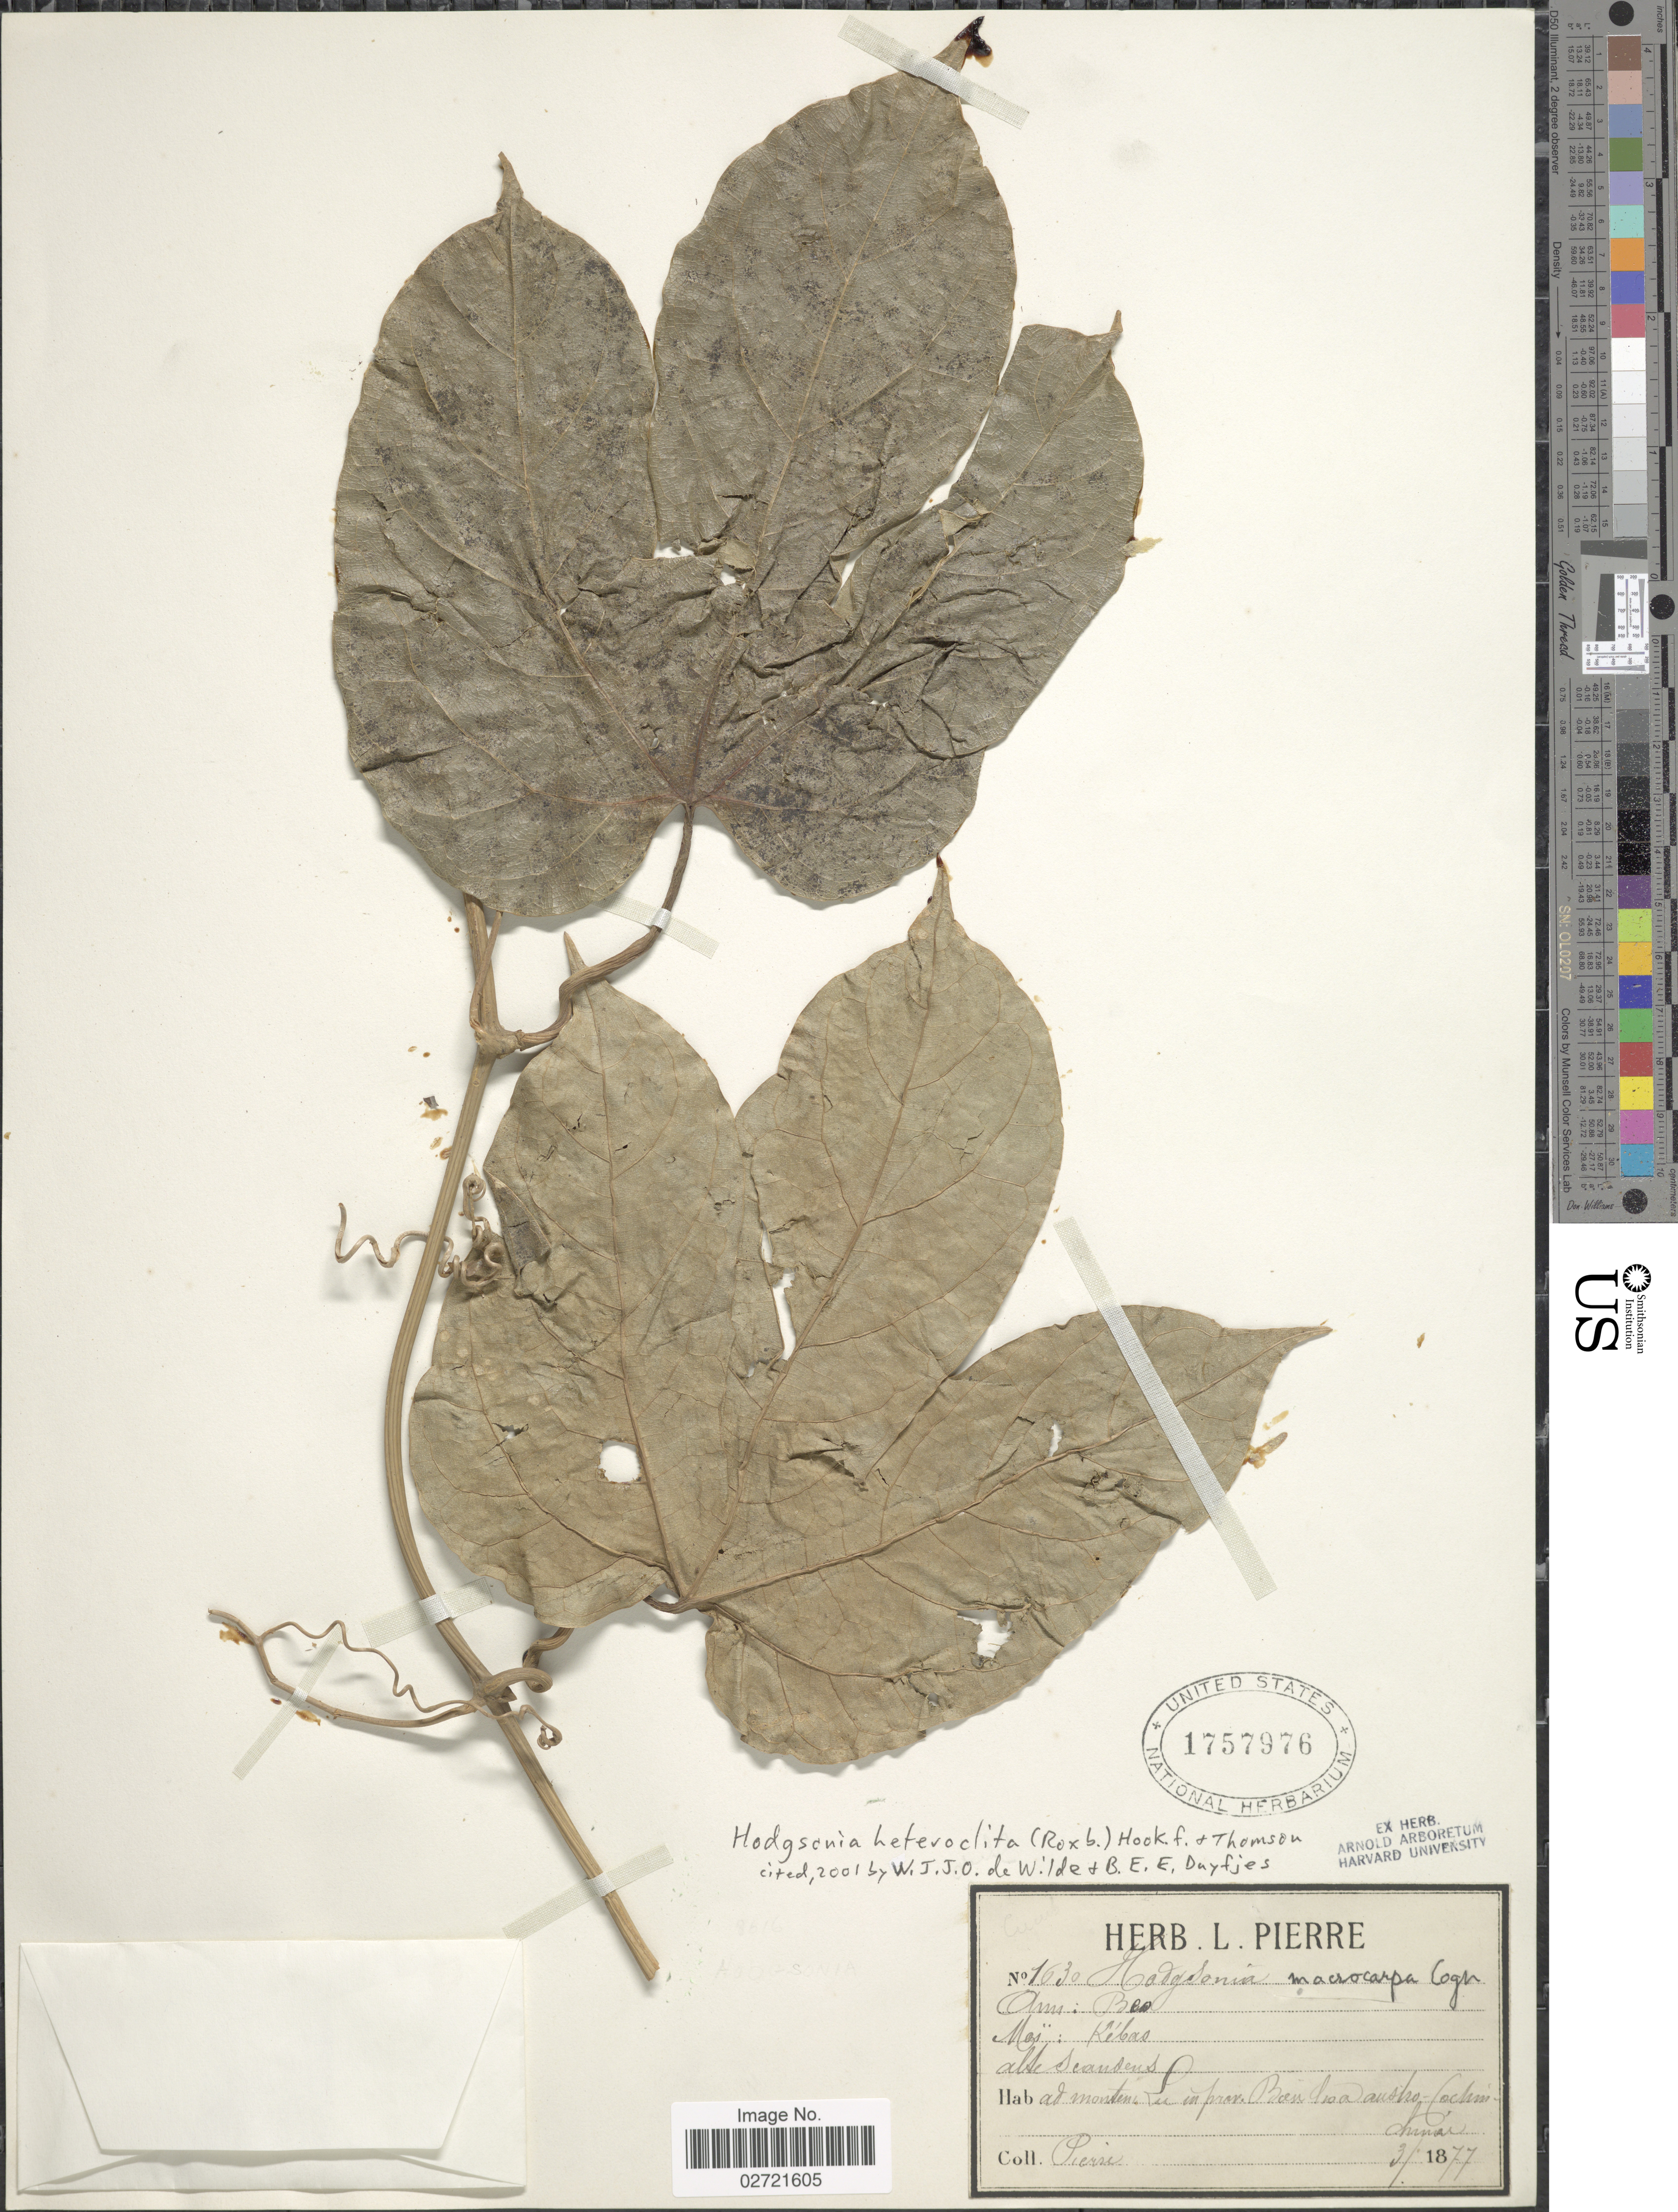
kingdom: Plantae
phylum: Tracheophyta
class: Magnoliopsida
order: Cucurbitales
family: Cucurbitaceae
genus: Hodgsonia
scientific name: Hodgsonia heteroclita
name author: (Roxb.) Hook. f. & Thomson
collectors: -. Piers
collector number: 1630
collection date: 1877-03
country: Vietnam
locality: Ad monten du in prov. Bon Lusa austro, Cochinchinae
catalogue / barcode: US 1757976